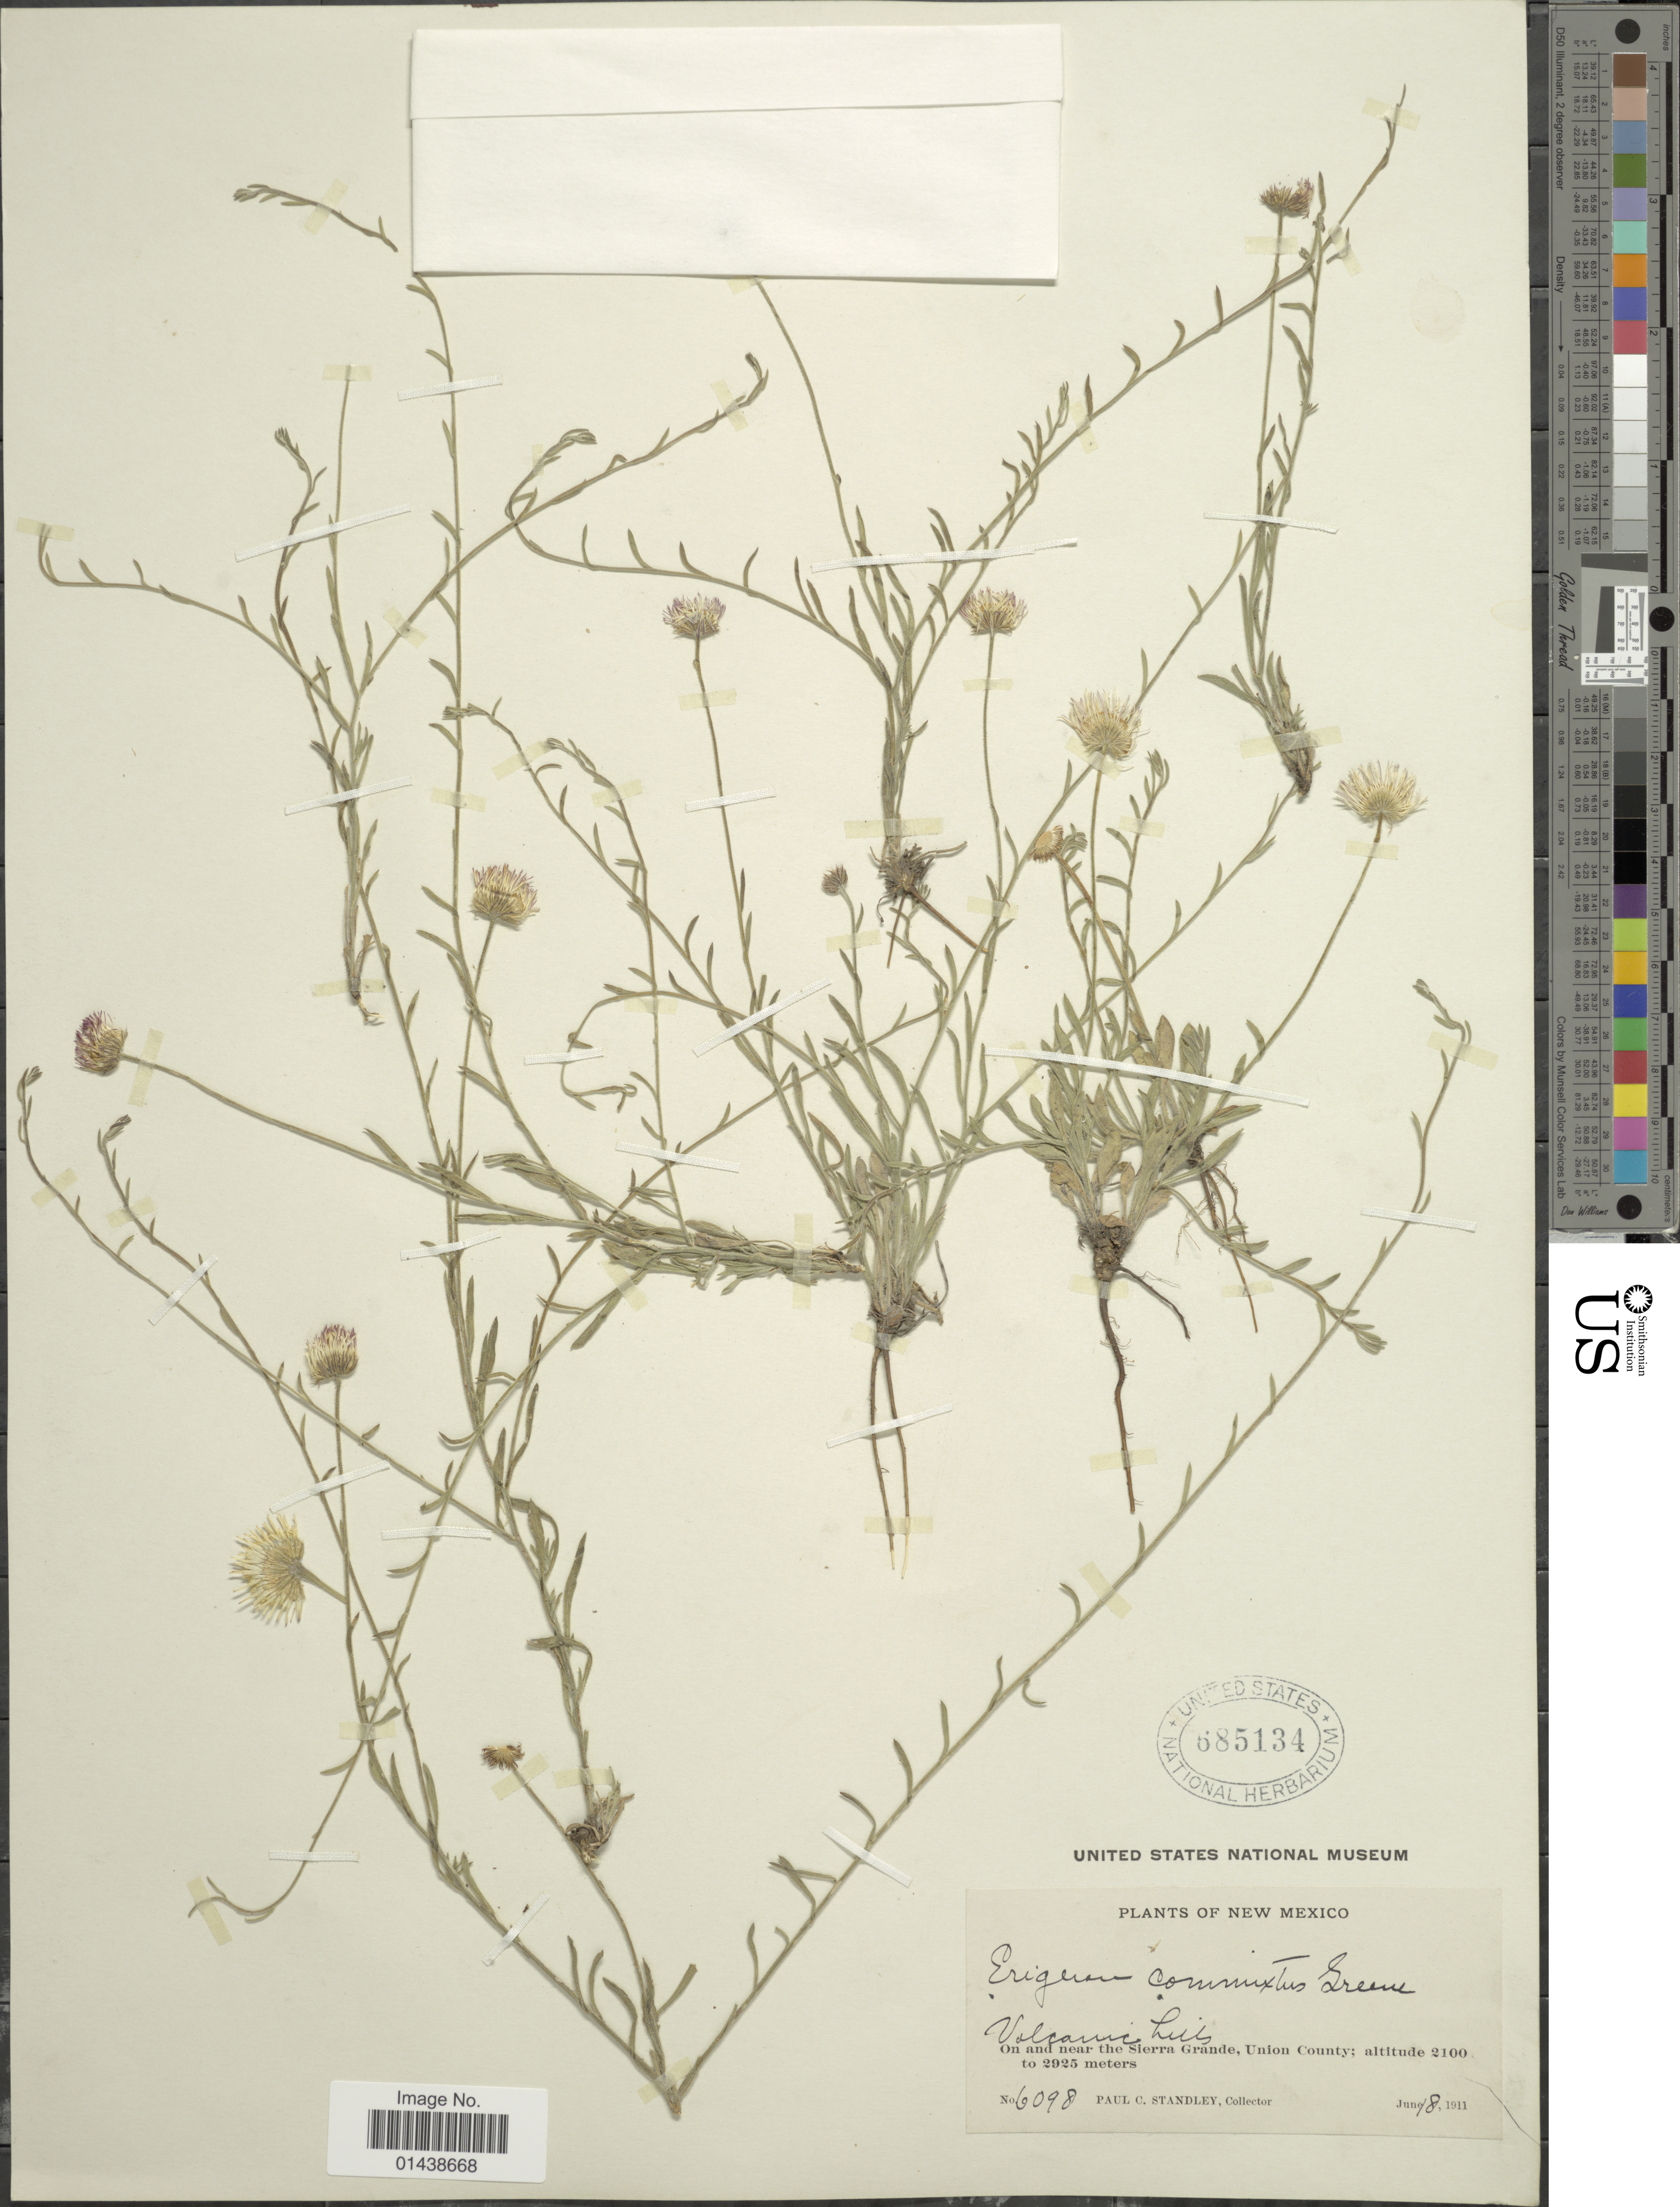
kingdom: Plantae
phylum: Tracheophyta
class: Magnoliopsida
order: Asterales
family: Asteraceae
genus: Erigeron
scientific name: Erigeron nudiflorus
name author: Buckley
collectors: P. C. Standley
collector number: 6098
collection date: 1911-06-18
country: United States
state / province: New Mexico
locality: On and near the Sierra Grande, Union County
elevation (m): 2100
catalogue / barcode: US 685134